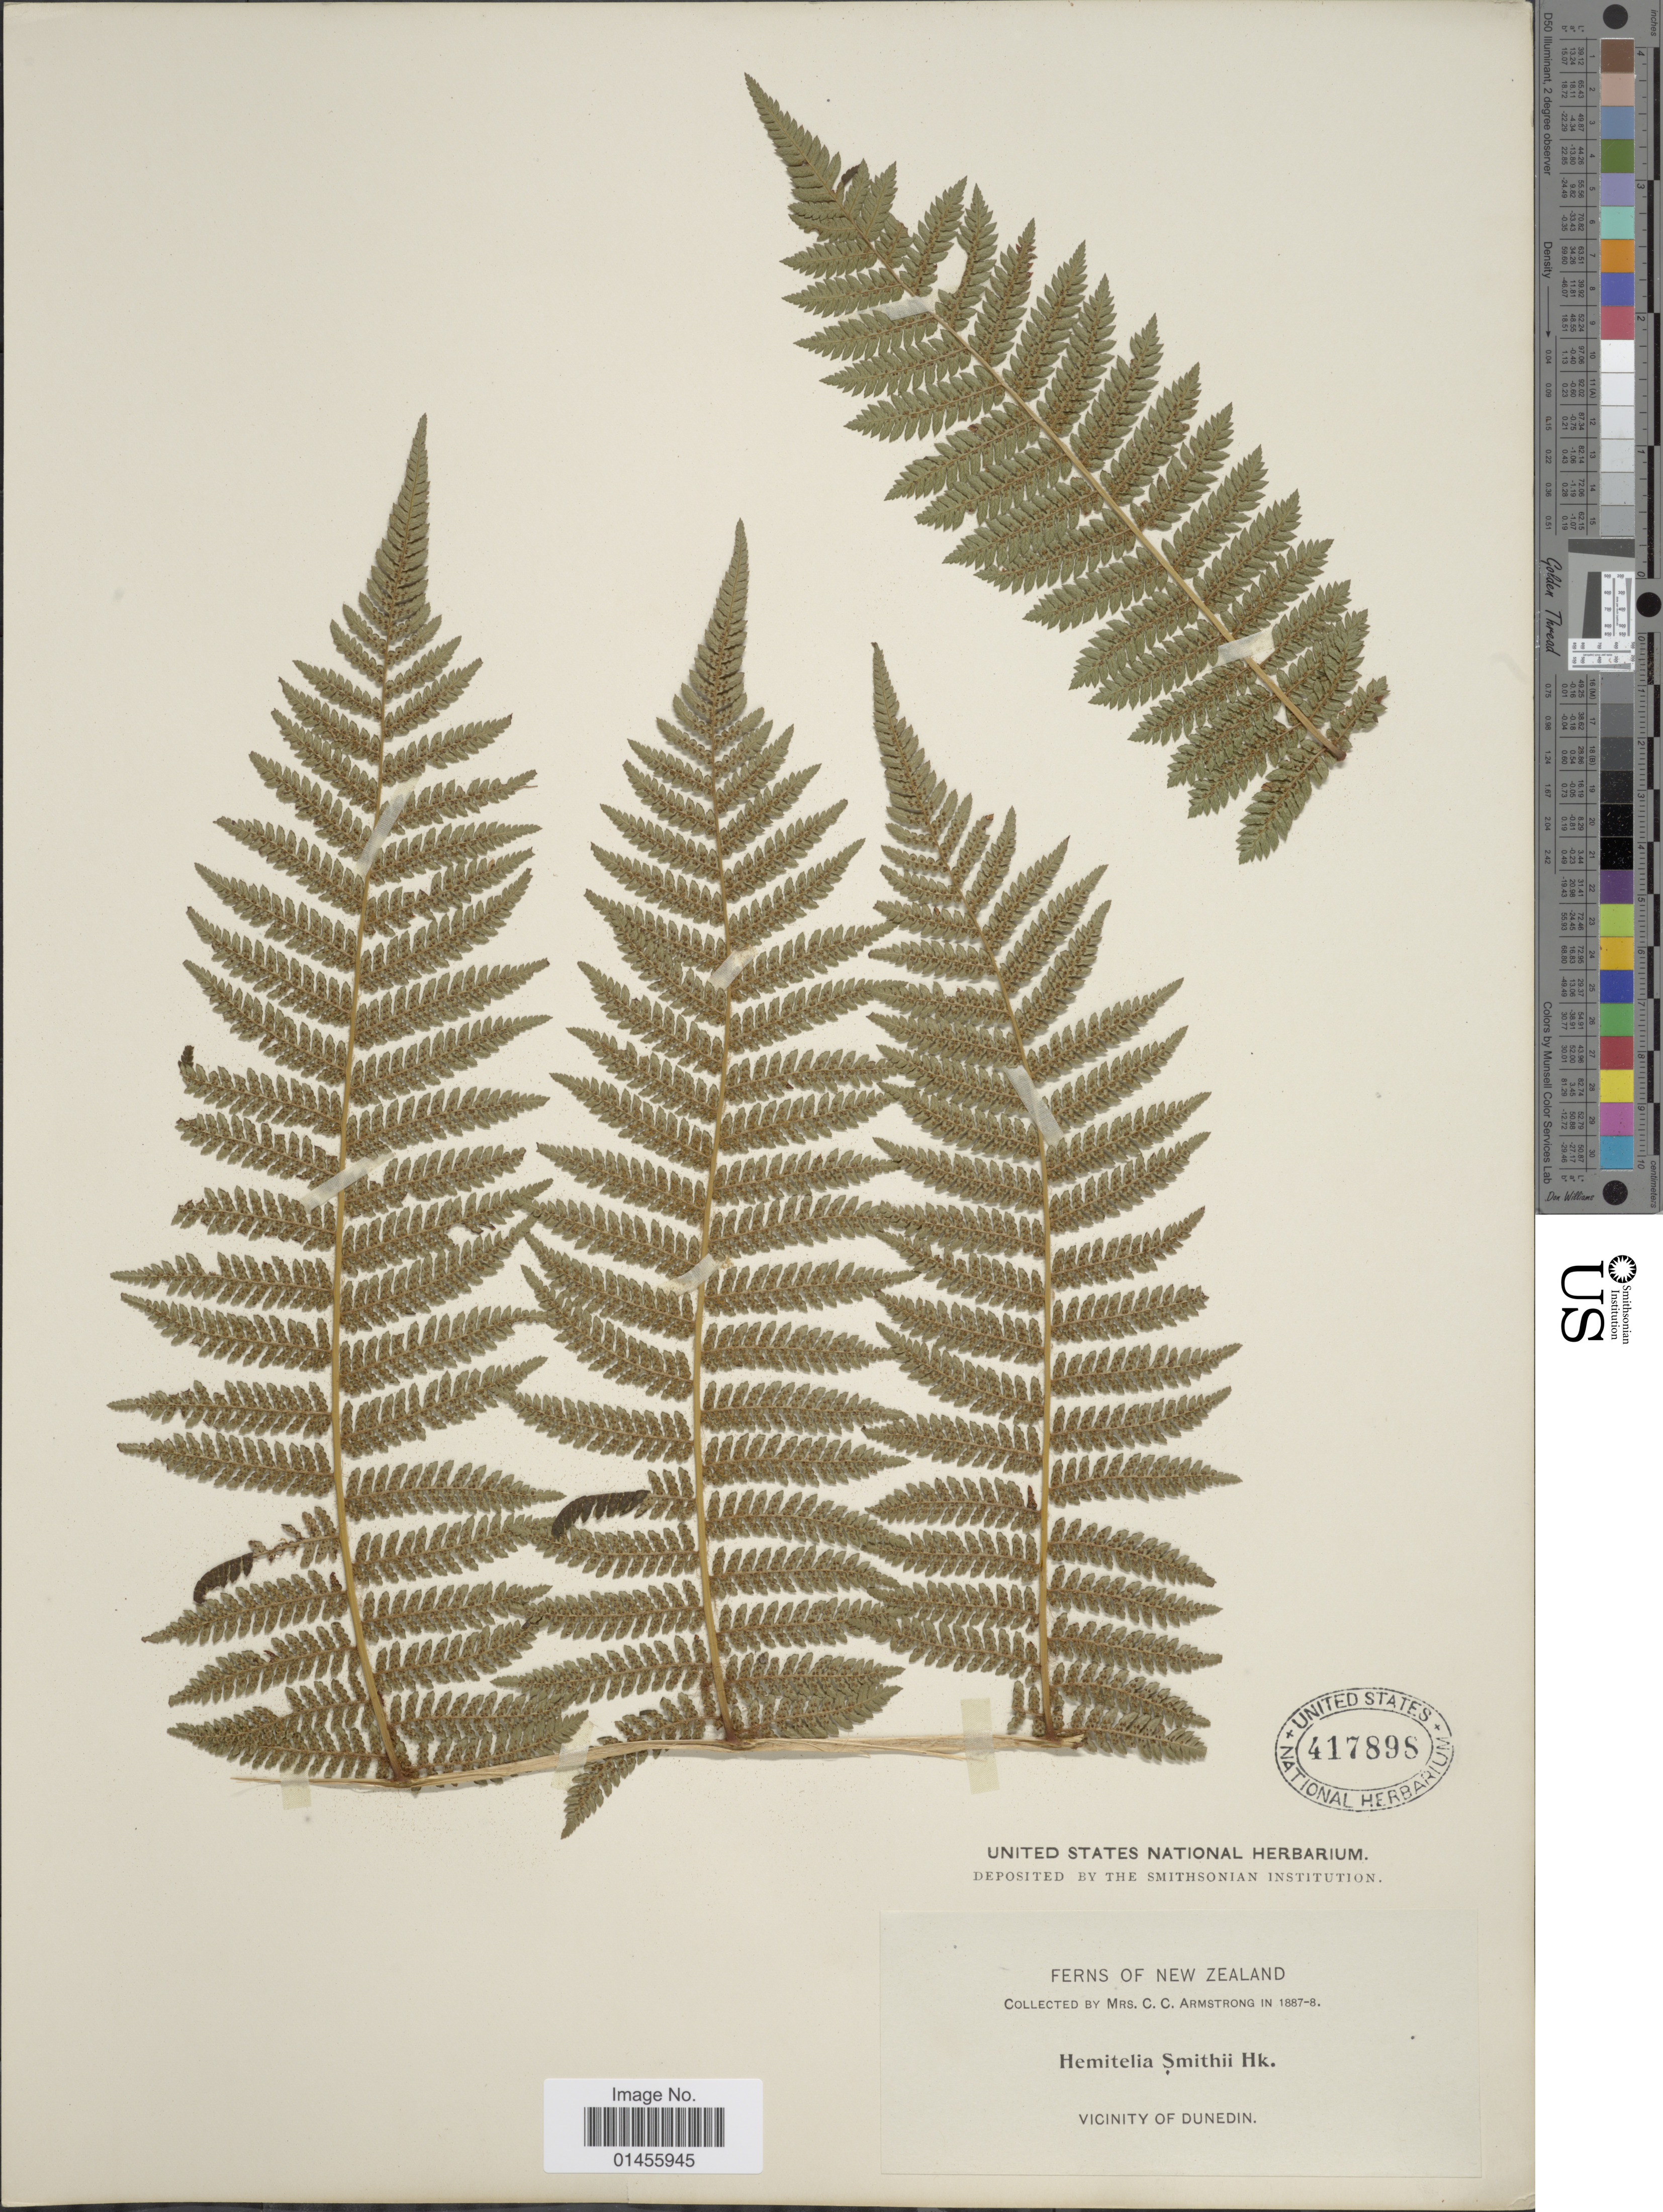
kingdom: Plantae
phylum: Tracheophyta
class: Polypodiopsida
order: Cyatheales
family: Cyatheaceae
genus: Alsophila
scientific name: Alsophila smithii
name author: (Hook.) R.M. Tryon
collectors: C. Armstrong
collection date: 1887/1888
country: New Zealand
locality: Vicinity of Dunedin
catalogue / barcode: US 417898